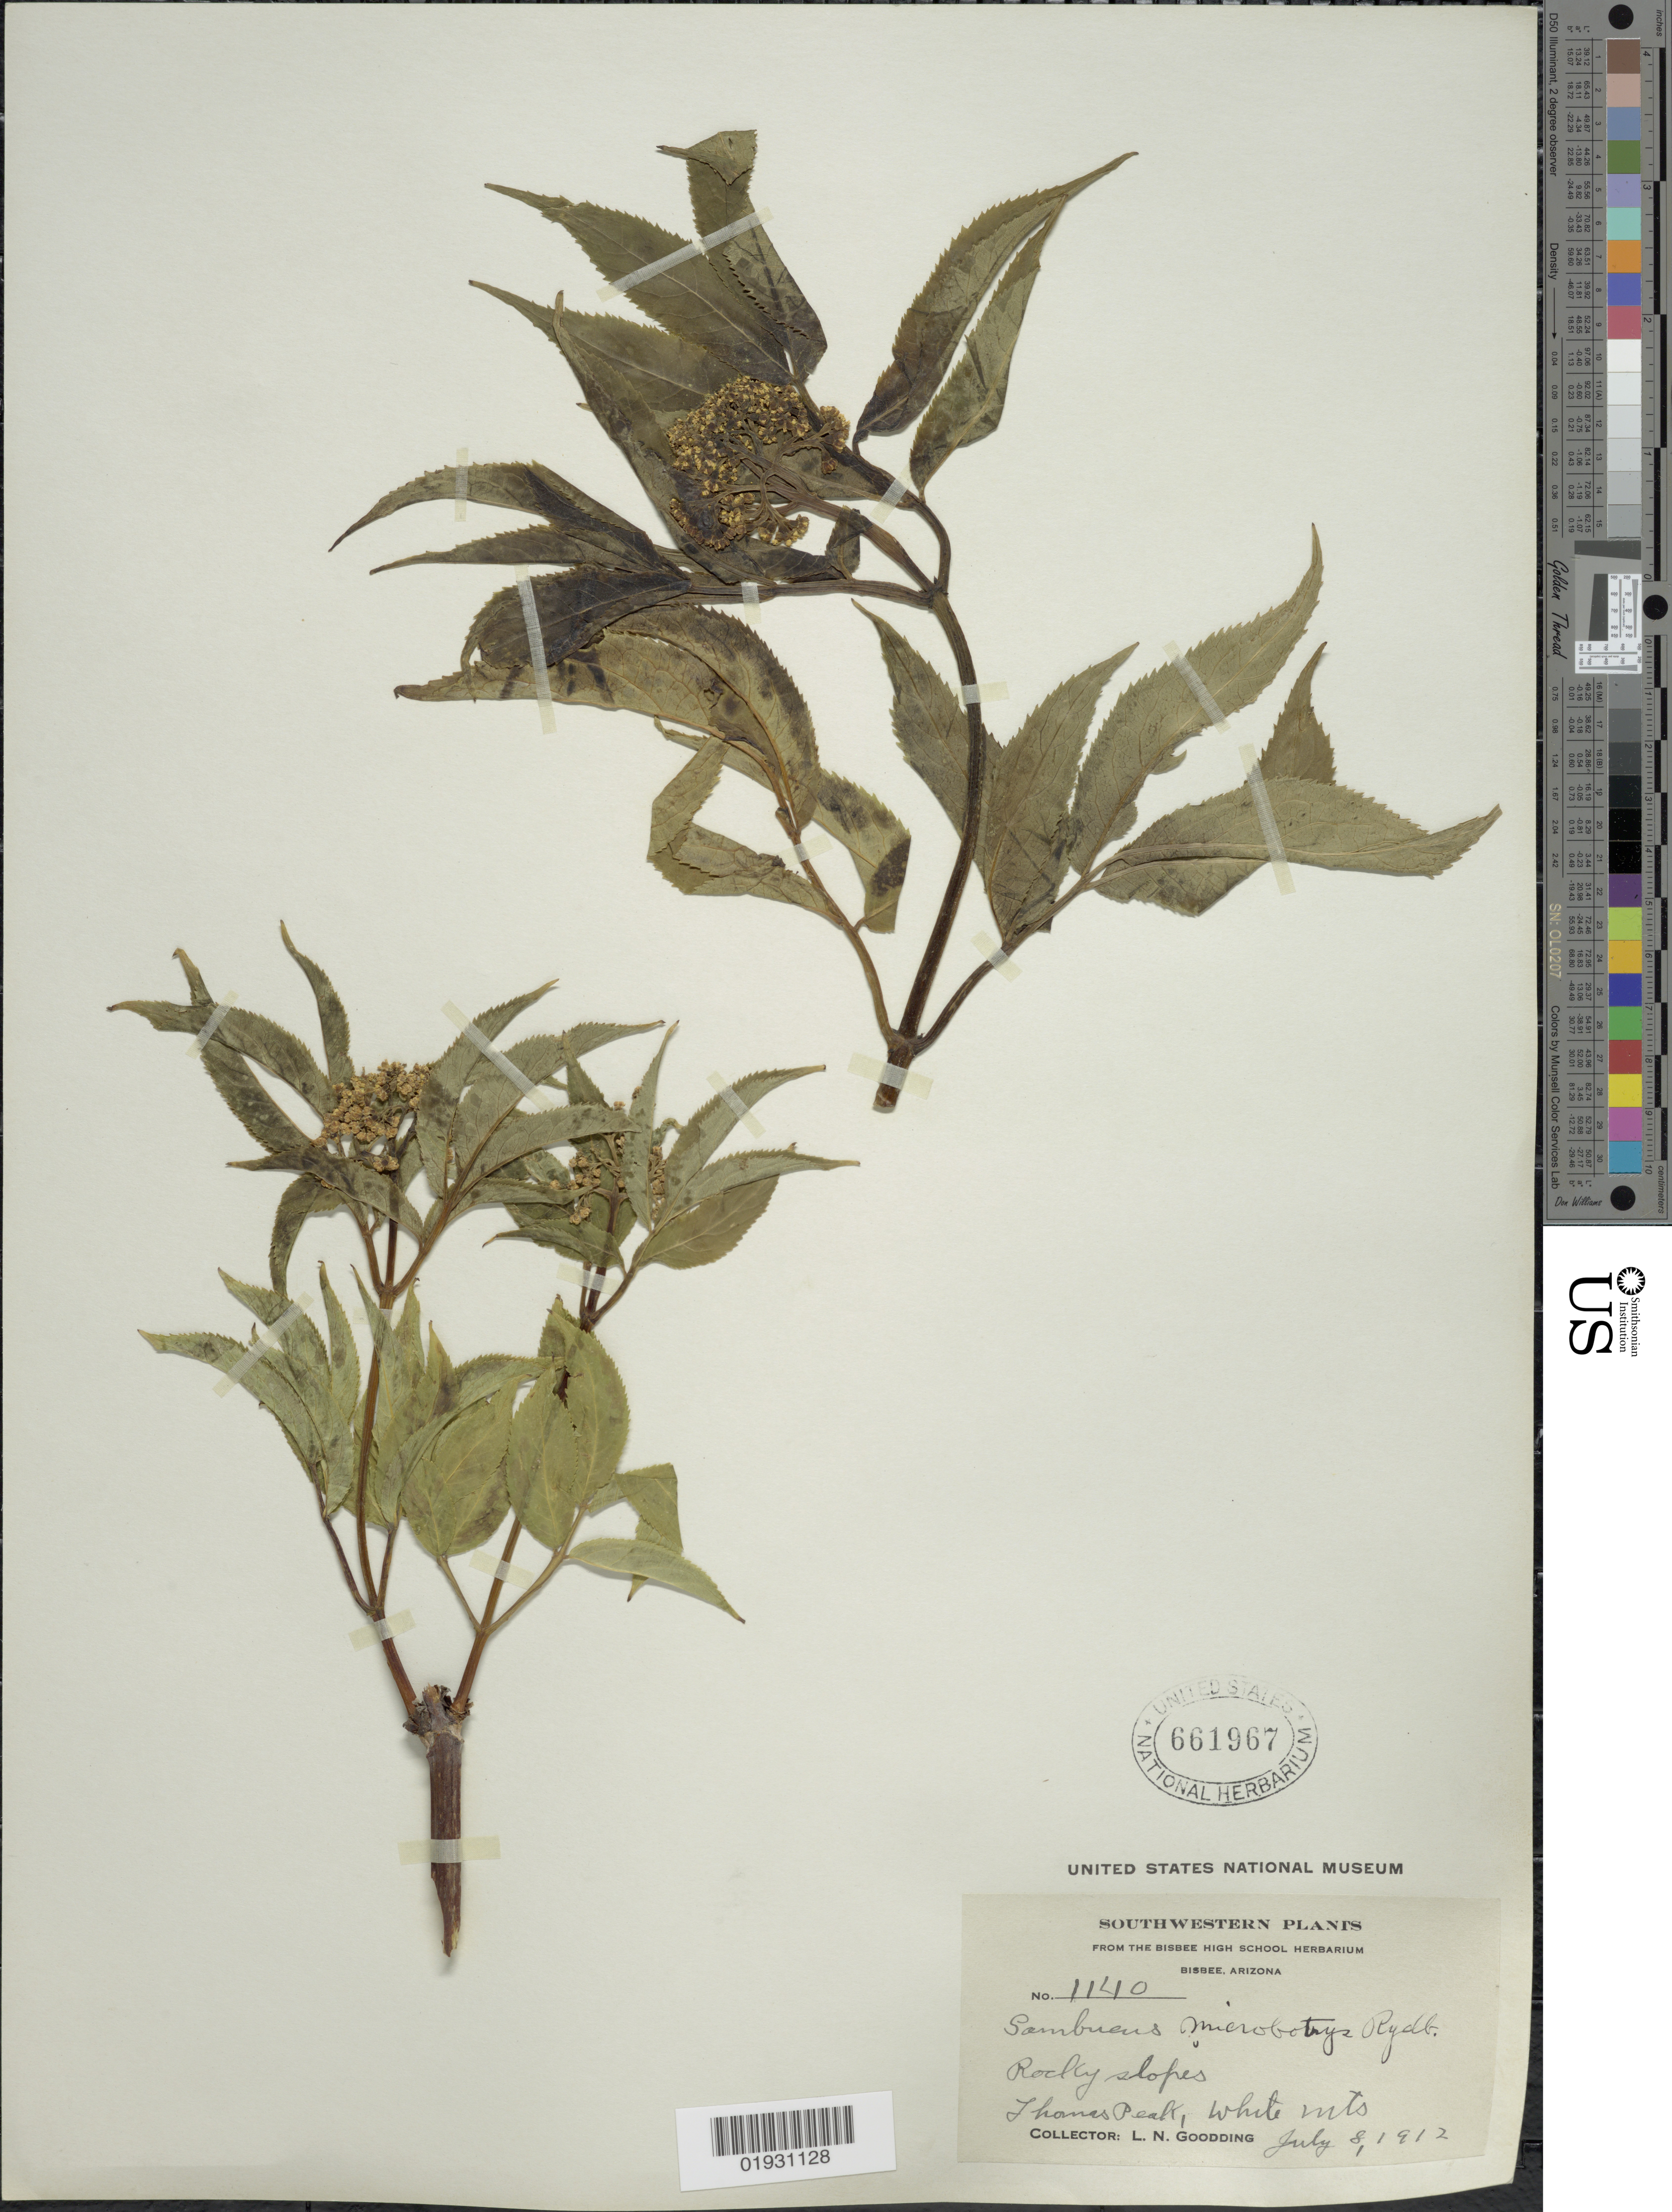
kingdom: Plantae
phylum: Tracheophyta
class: Magnoliopsida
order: Dipsacales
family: Viburnaceae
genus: Sambucus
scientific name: Sambucus microbotrys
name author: Rydb.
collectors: L. N. Goodding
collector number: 1140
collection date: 1912-07-08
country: United States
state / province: Arizona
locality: Southwestern. Thomas Peak, White Mts.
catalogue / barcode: US 661967